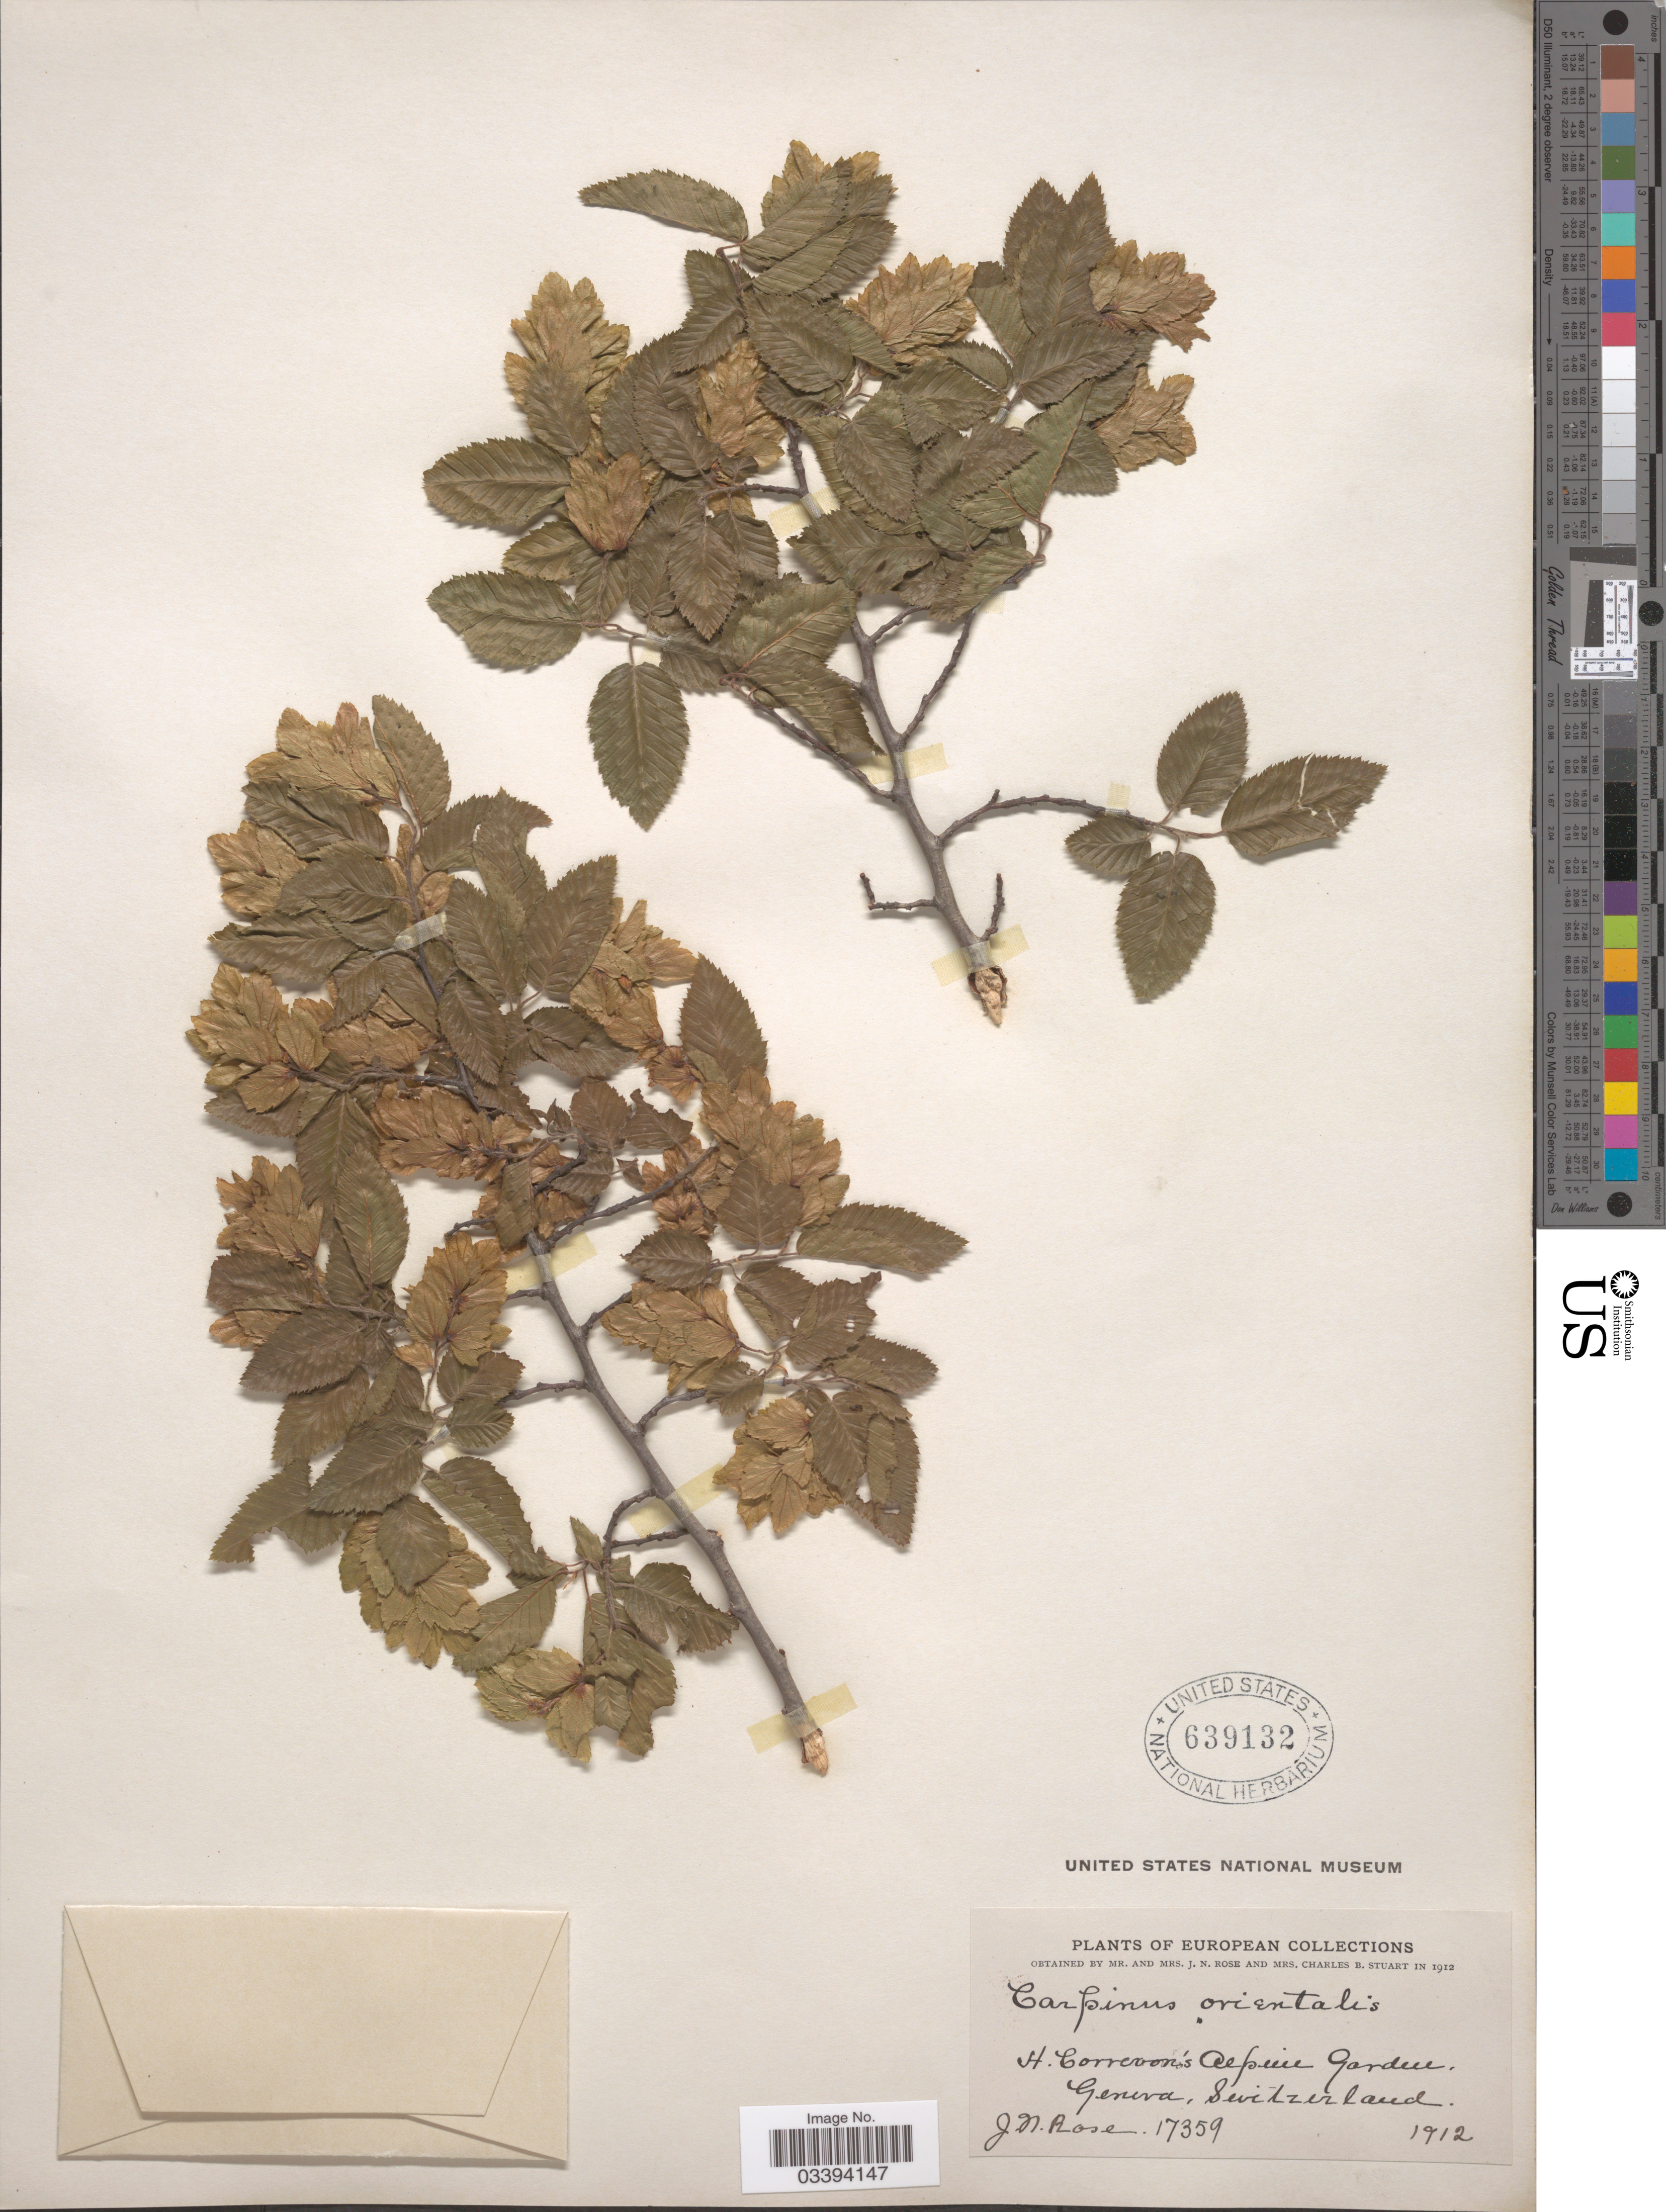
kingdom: Plantae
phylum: Tracheophyta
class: Magnoliopsida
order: Fagales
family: Betulaceae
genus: Carpinus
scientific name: Carpinus orientalis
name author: Mill.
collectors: J. N. Rose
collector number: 17359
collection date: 1912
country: Switzerland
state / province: Genève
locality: H. Correvon's Alpine Garden.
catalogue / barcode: US 639132